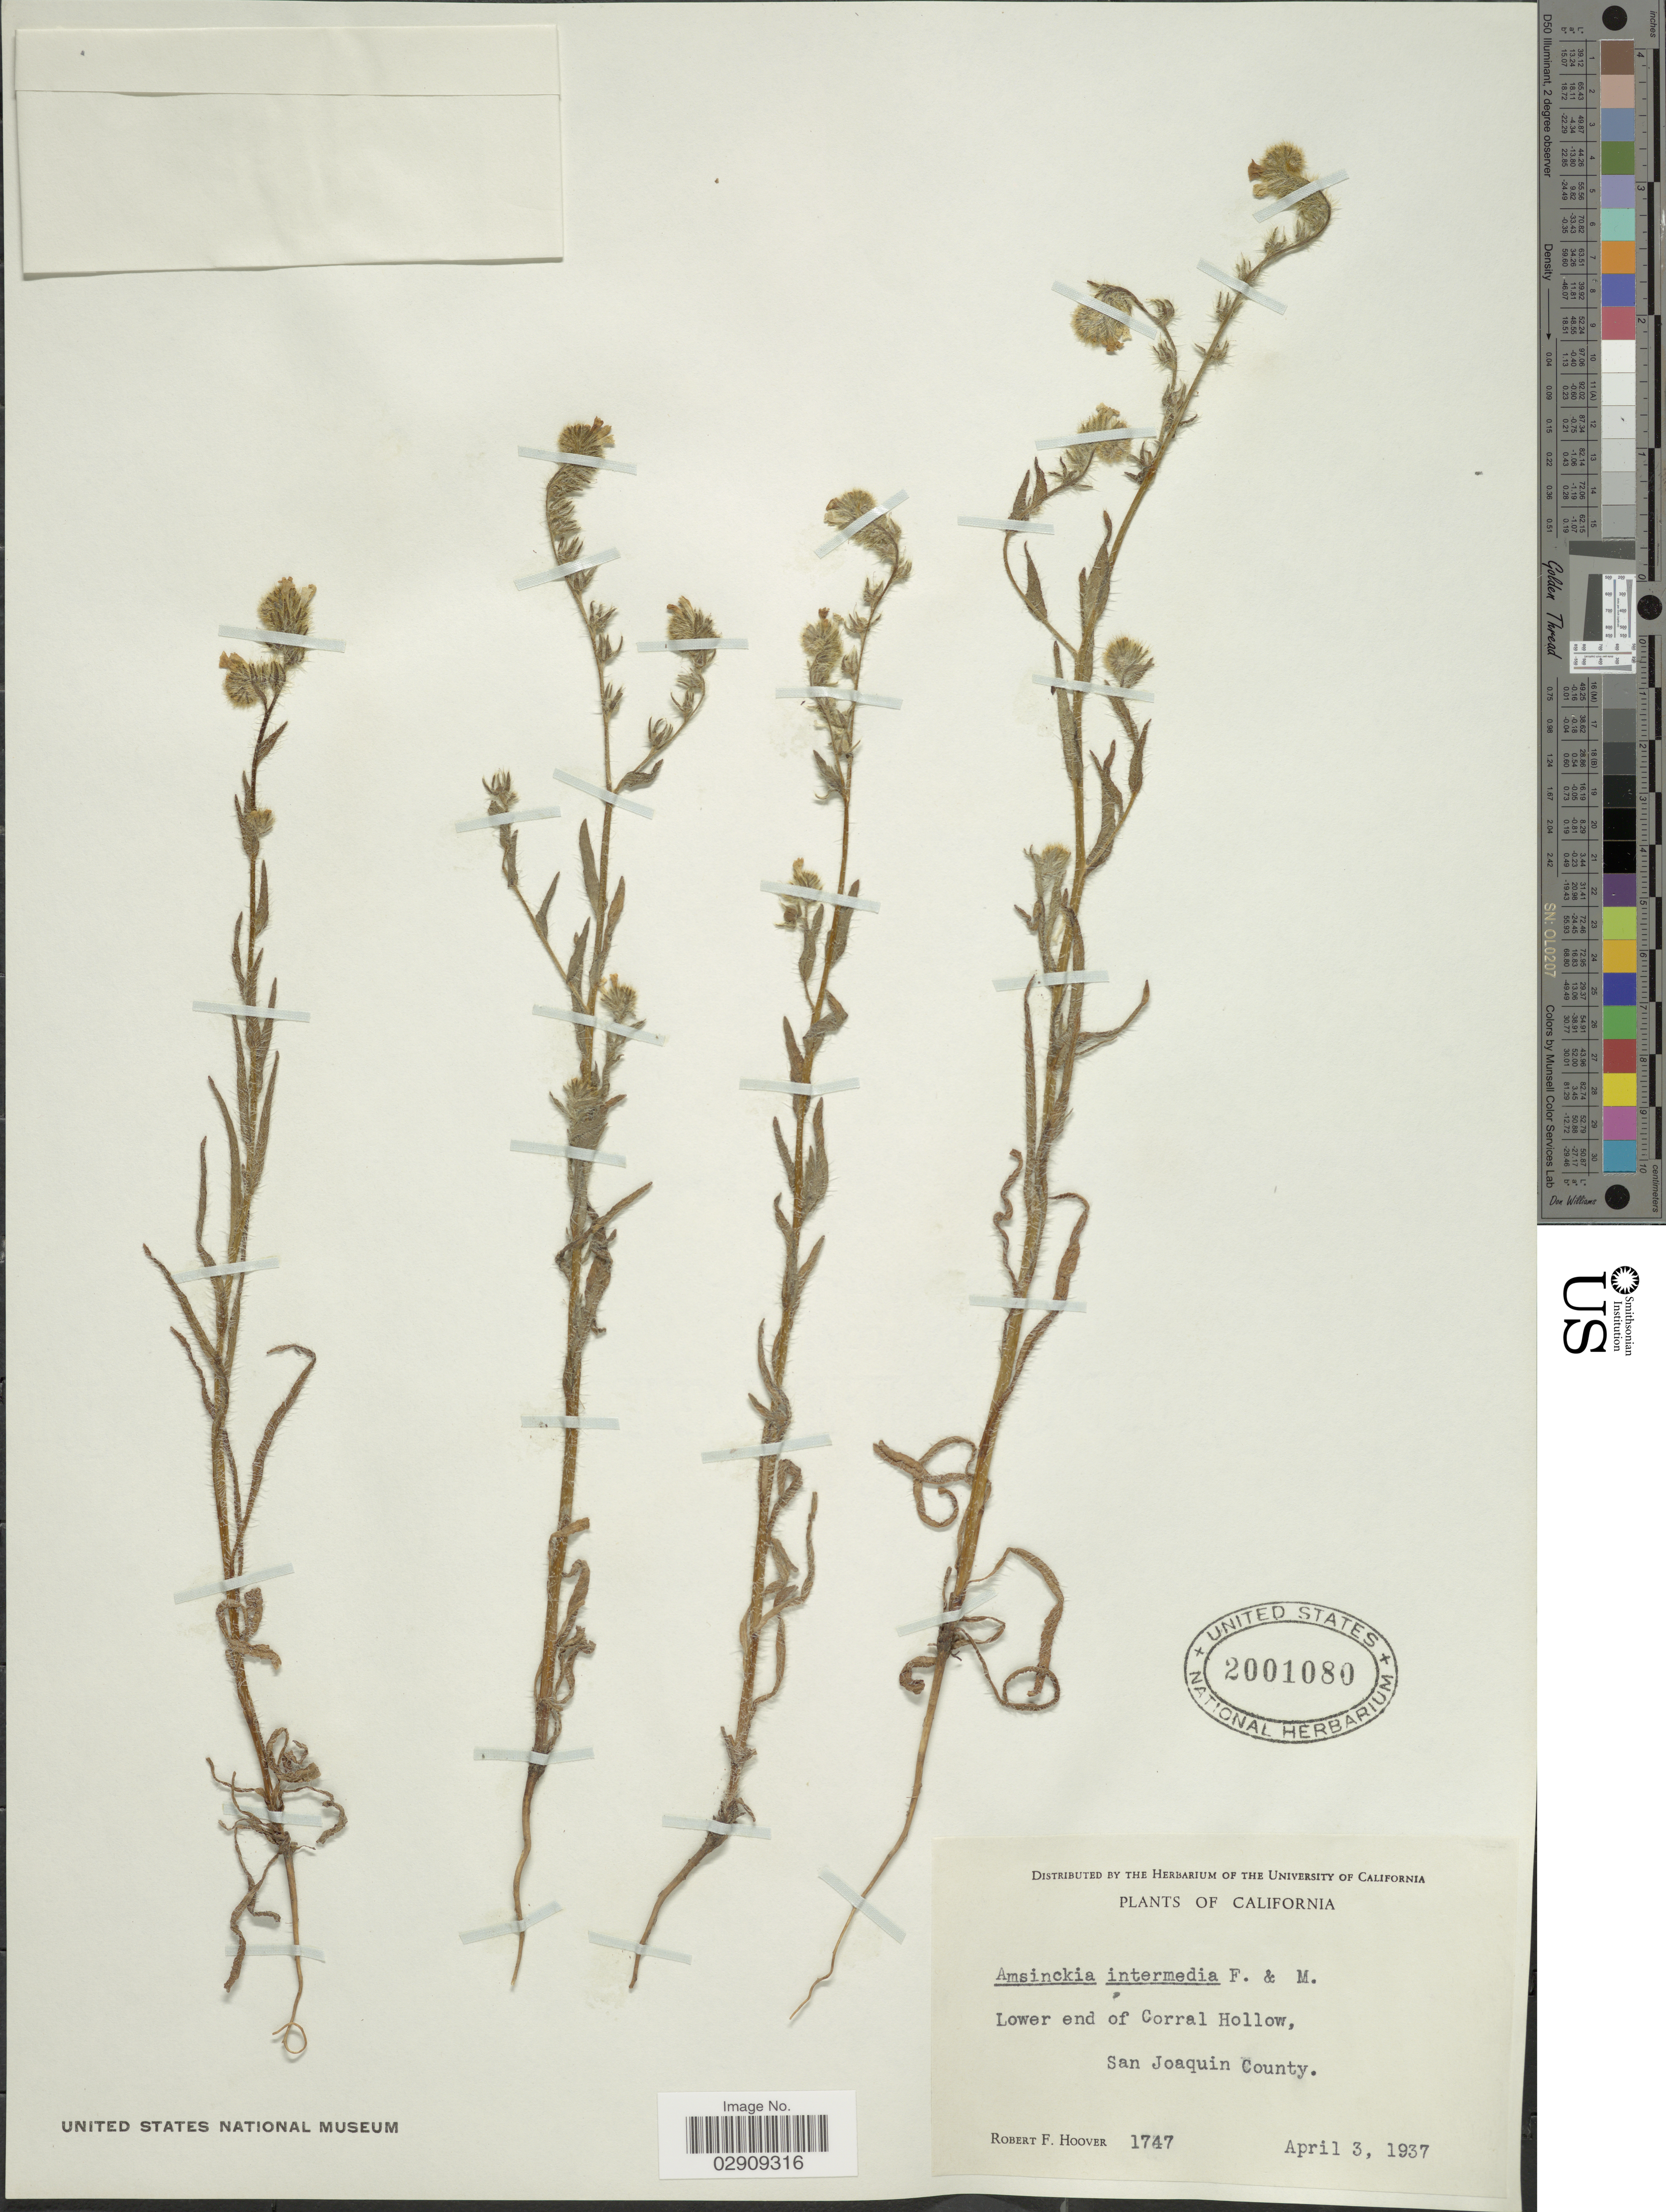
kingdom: Plantae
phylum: Tracheophyta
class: Magnoliopsida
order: Boraginales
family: Boraginaceae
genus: Amsinckia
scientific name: Amsinckia menziesii var. intermedia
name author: (Fisch. & C.A. Mey.) Ganders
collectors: R. F. Hoover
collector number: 1747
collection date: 1937-04-03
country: United States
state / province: California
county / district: San Joaquin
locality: Lower end of Corral Hollow, San Joaquin County.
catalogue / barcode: US 2001080